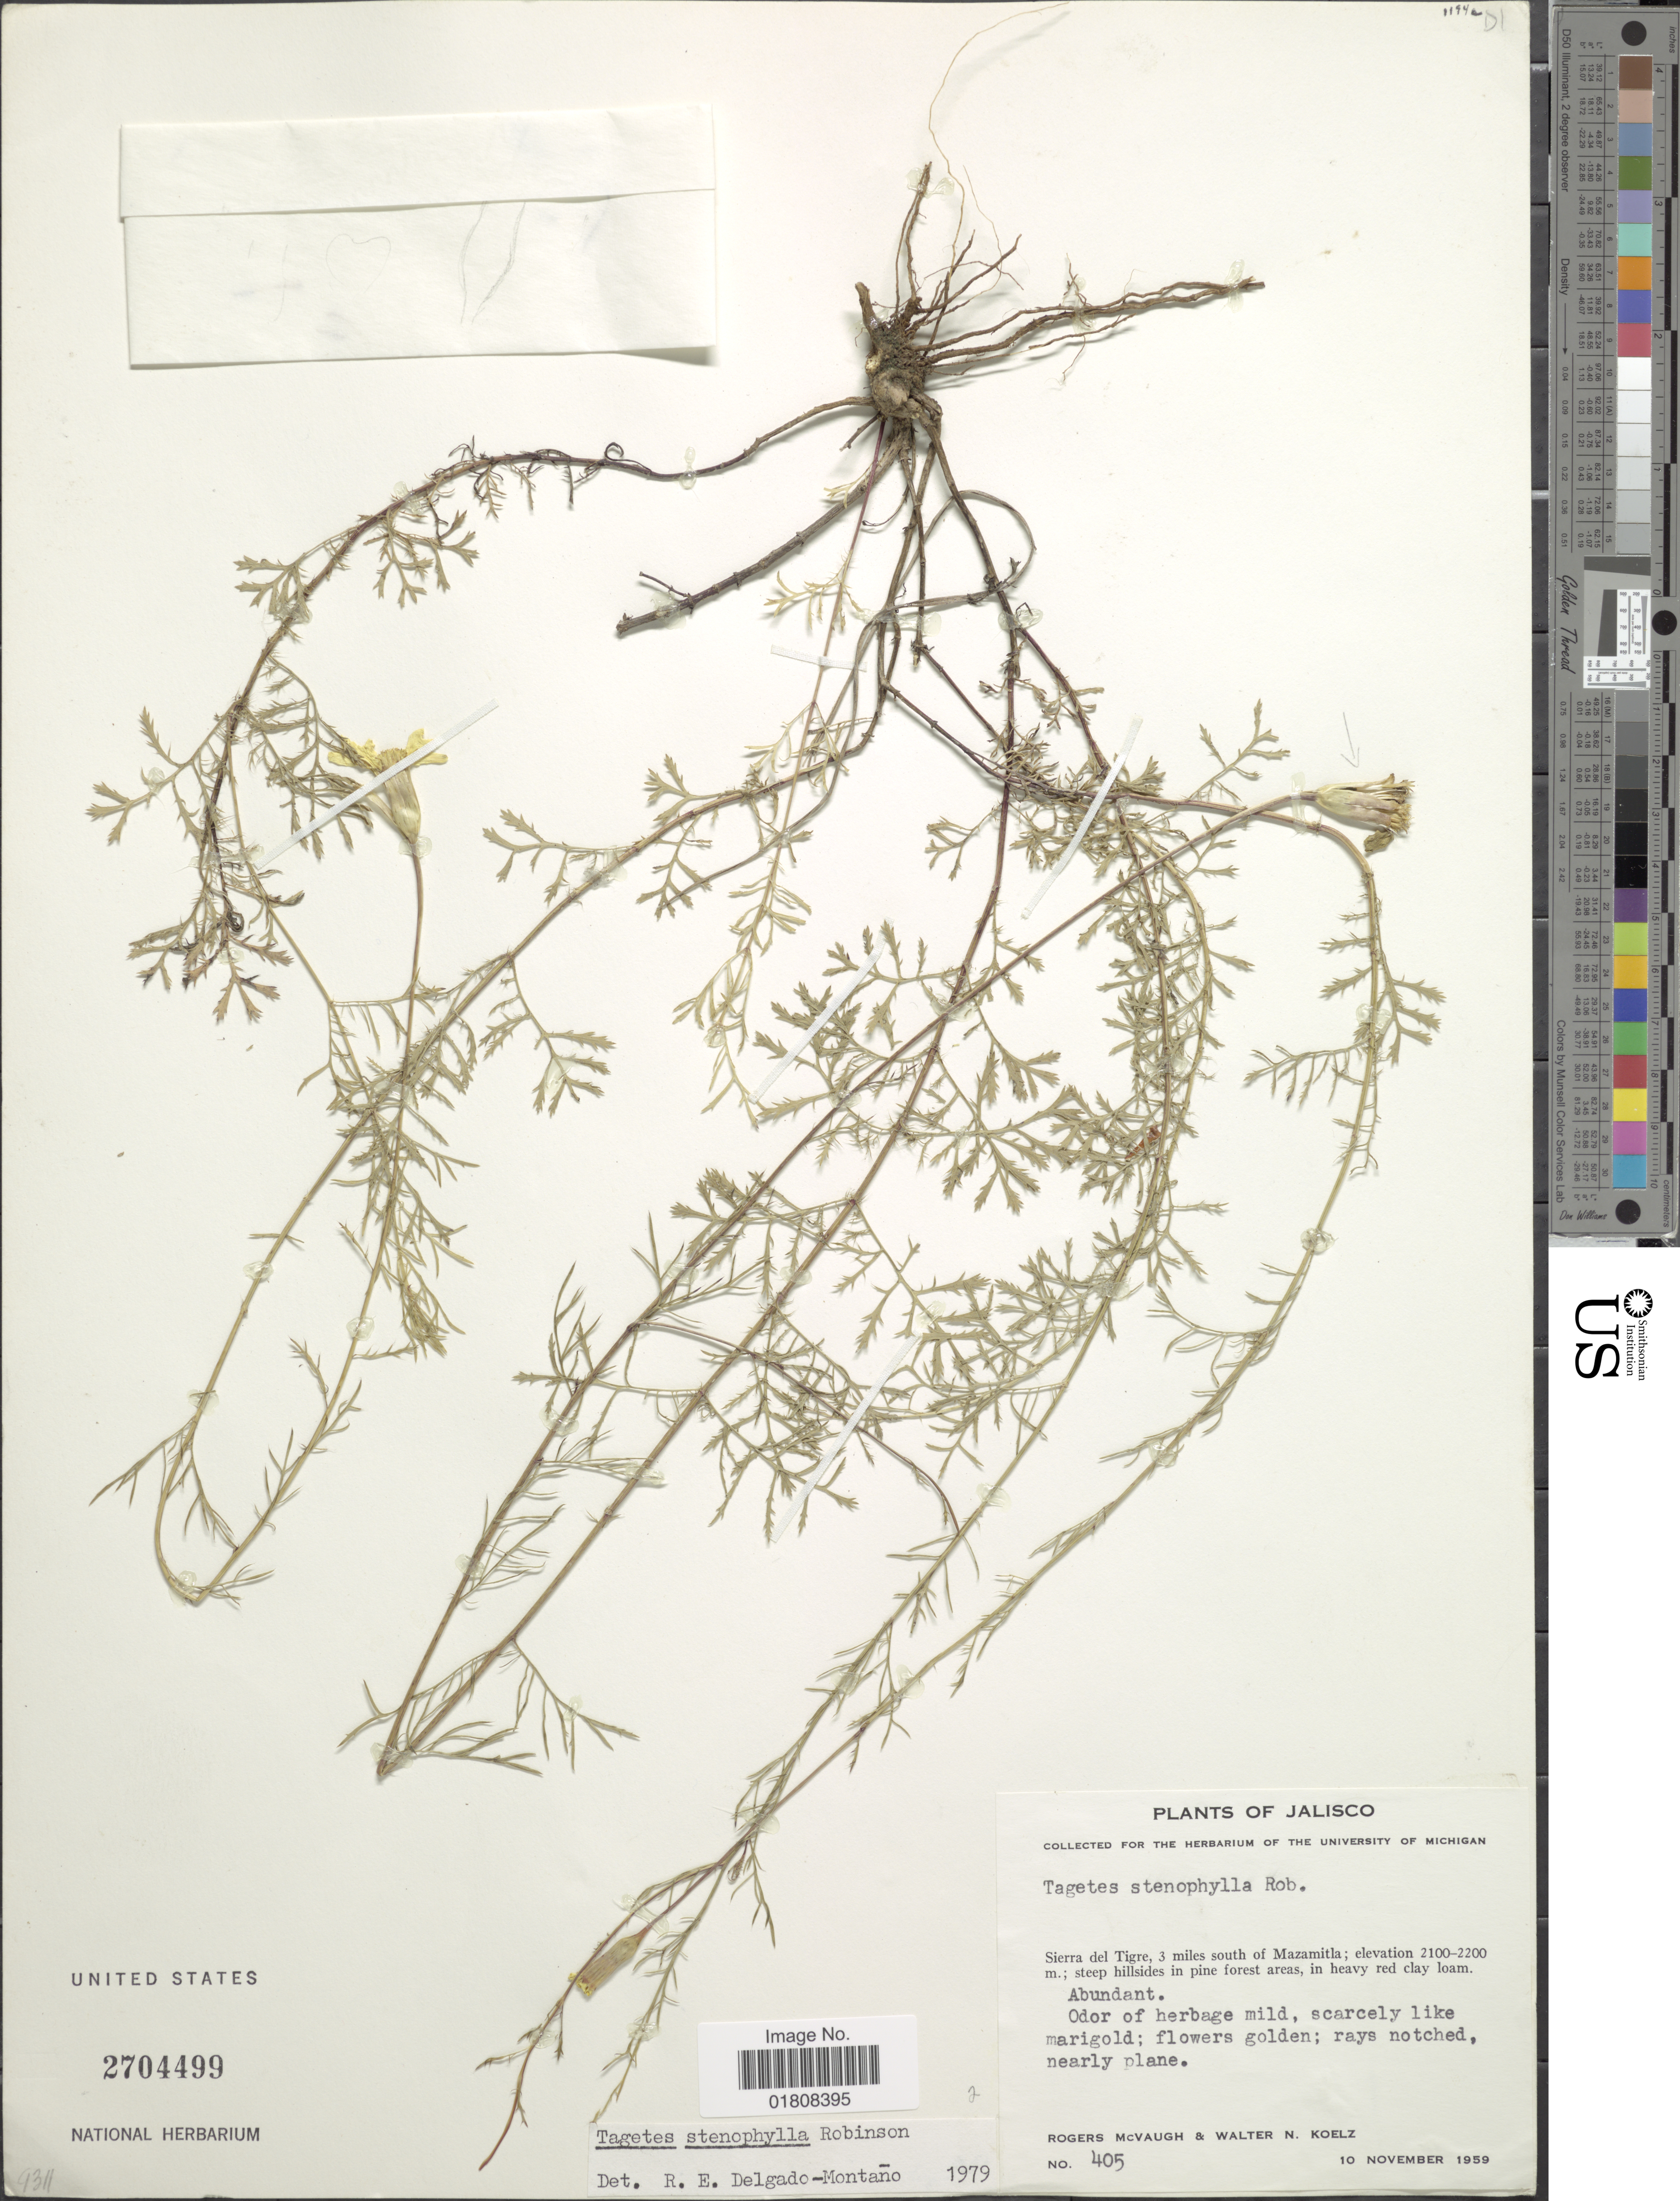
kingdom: Plantae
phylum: Tracheophyta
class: Magnoliopsida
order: Asterales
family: Asteraceae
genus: Tagetes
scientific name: Tagetes stenophylla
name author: B.L. Rob.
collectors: R. McVaugh & W. N. Koelz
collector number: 405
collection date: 1959-11-10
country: Mexico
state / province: Jalisco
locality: Sierra de Tigre, 3 miles south of Mazamitla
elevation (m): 2100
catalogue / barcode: US 2704499